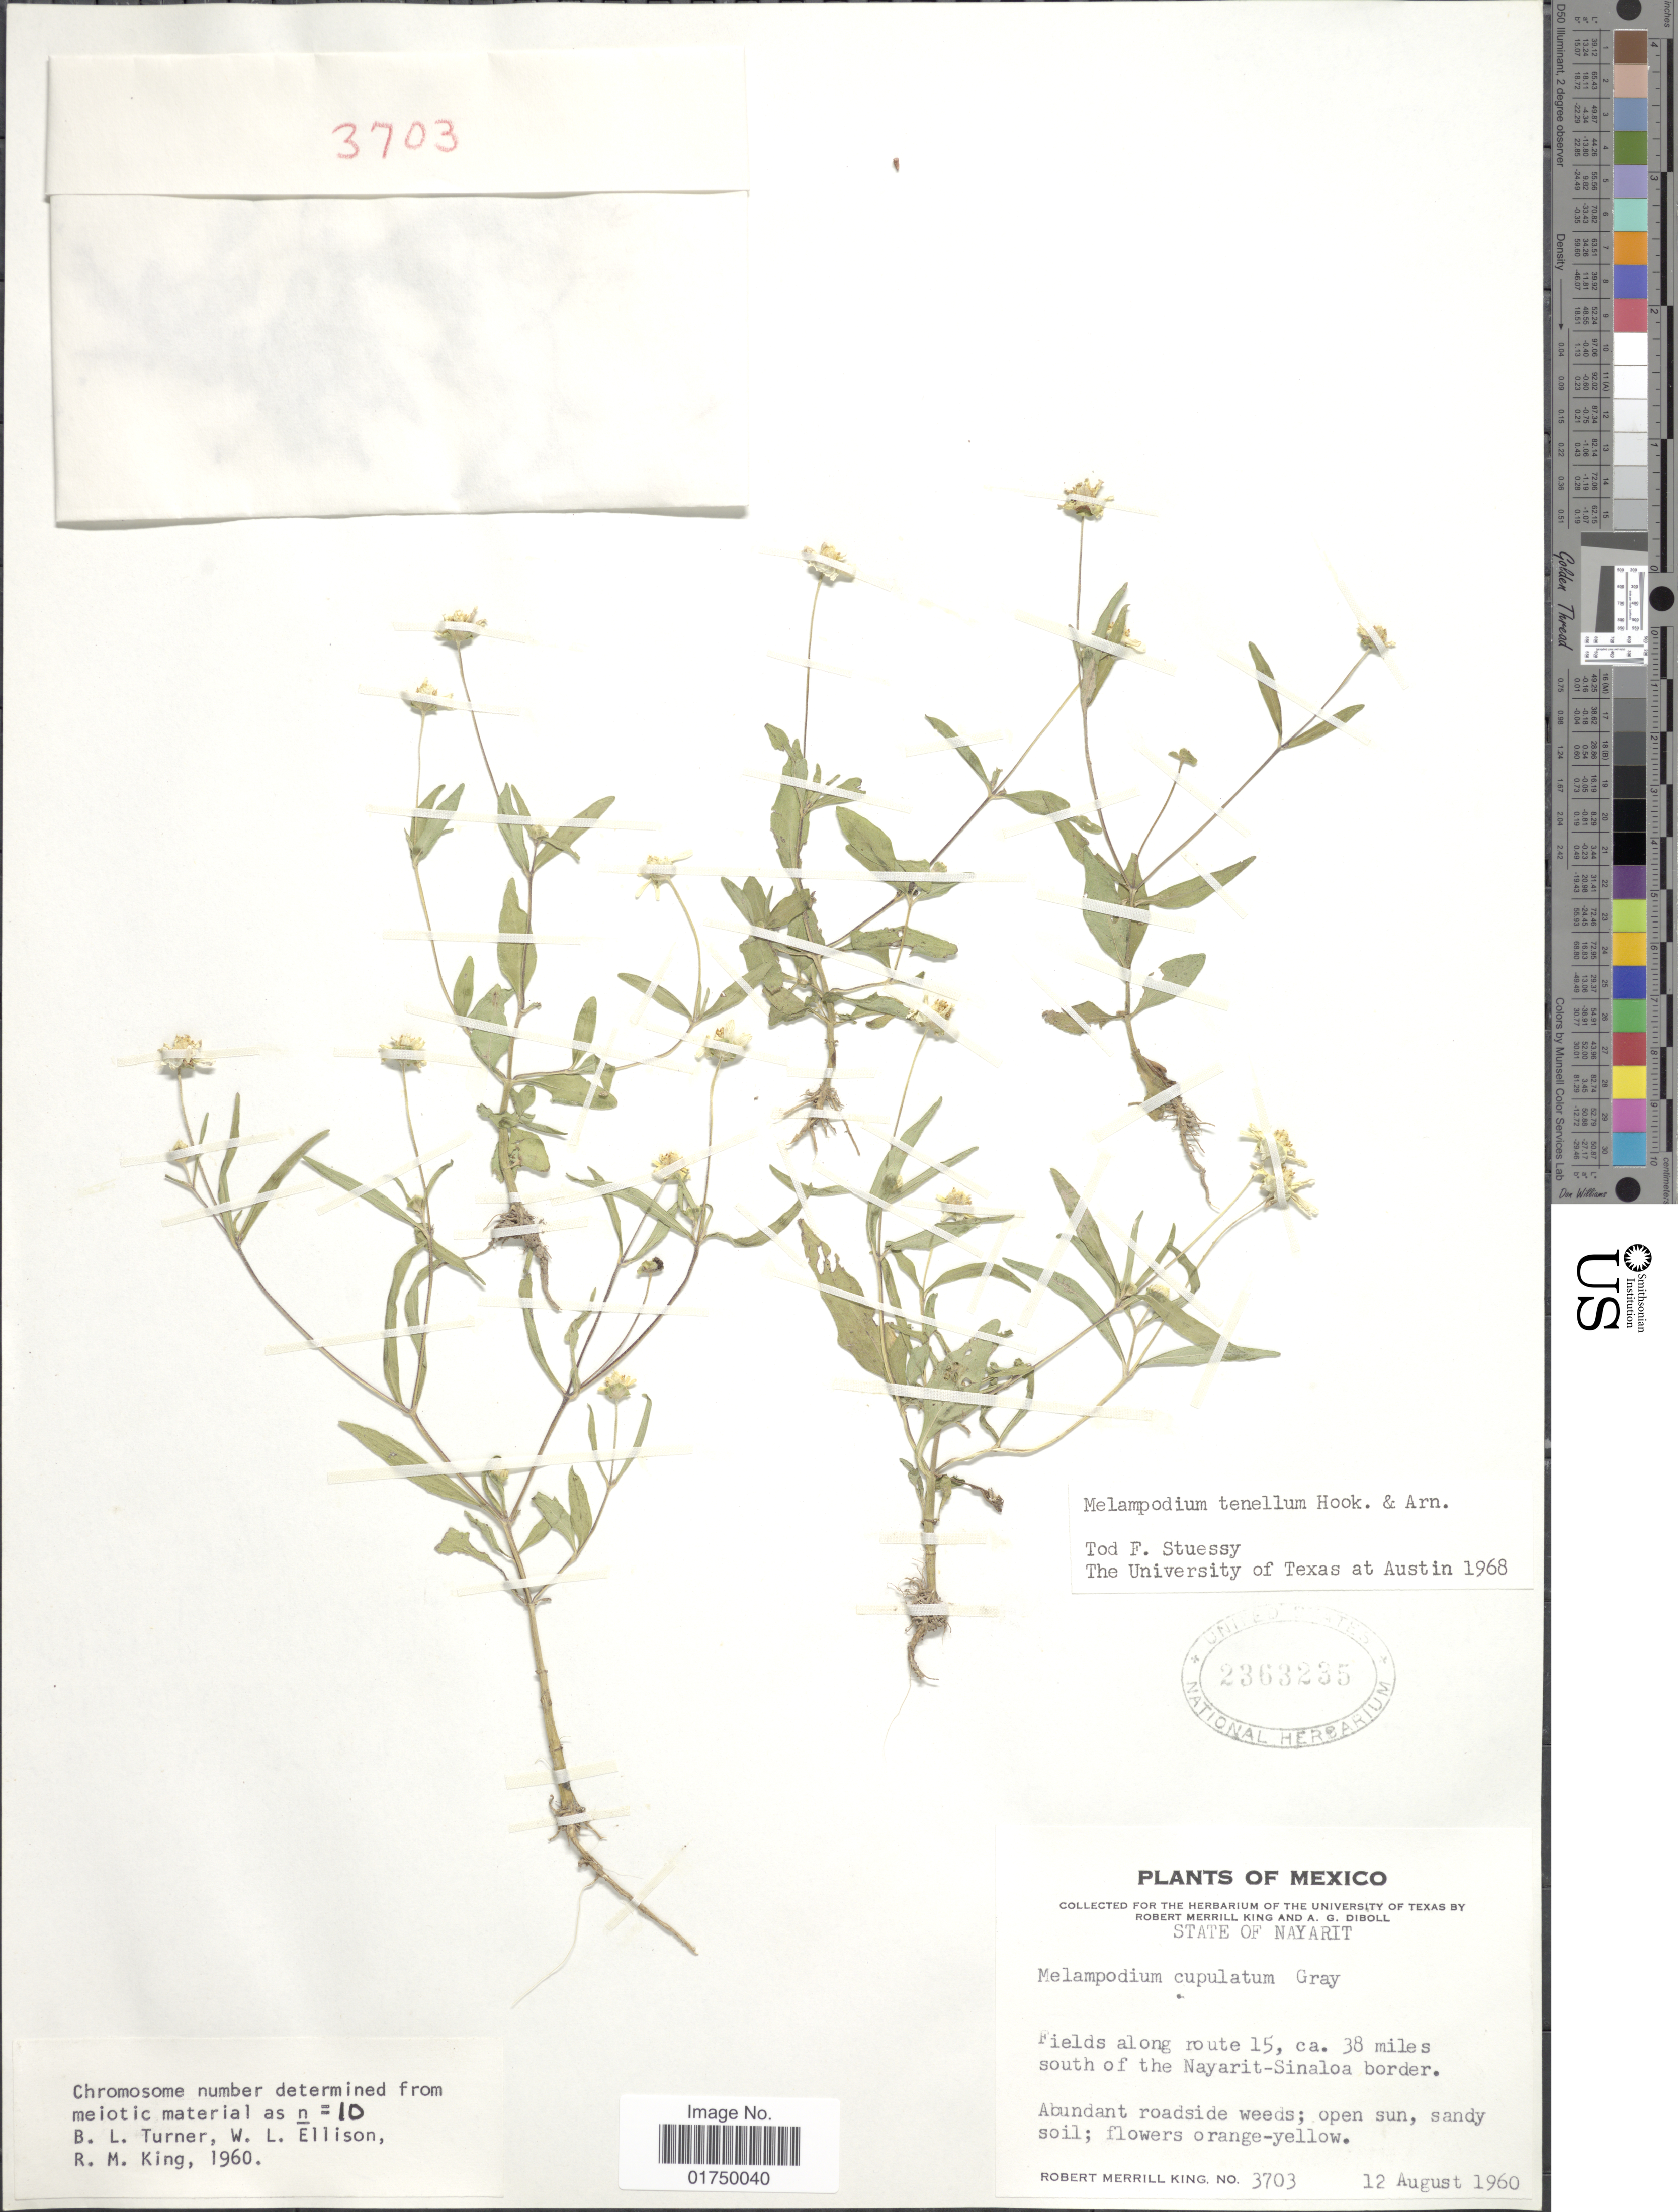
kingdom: Plantae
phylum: Tracheophyta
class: Magnoliopsida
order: Asterales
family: Asteraceae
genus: Melampodium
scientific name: Melampodium tenellum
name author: Hook. & Arn.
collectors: R. M. King & A. Diboll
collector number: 3703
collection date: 1960-08-12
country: Mexico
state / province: Nayarit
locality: State of Nayarit. Fields along route 15, ca. 38 miles south of the Nayarit-Sinaloa border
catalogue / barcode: US 2363235